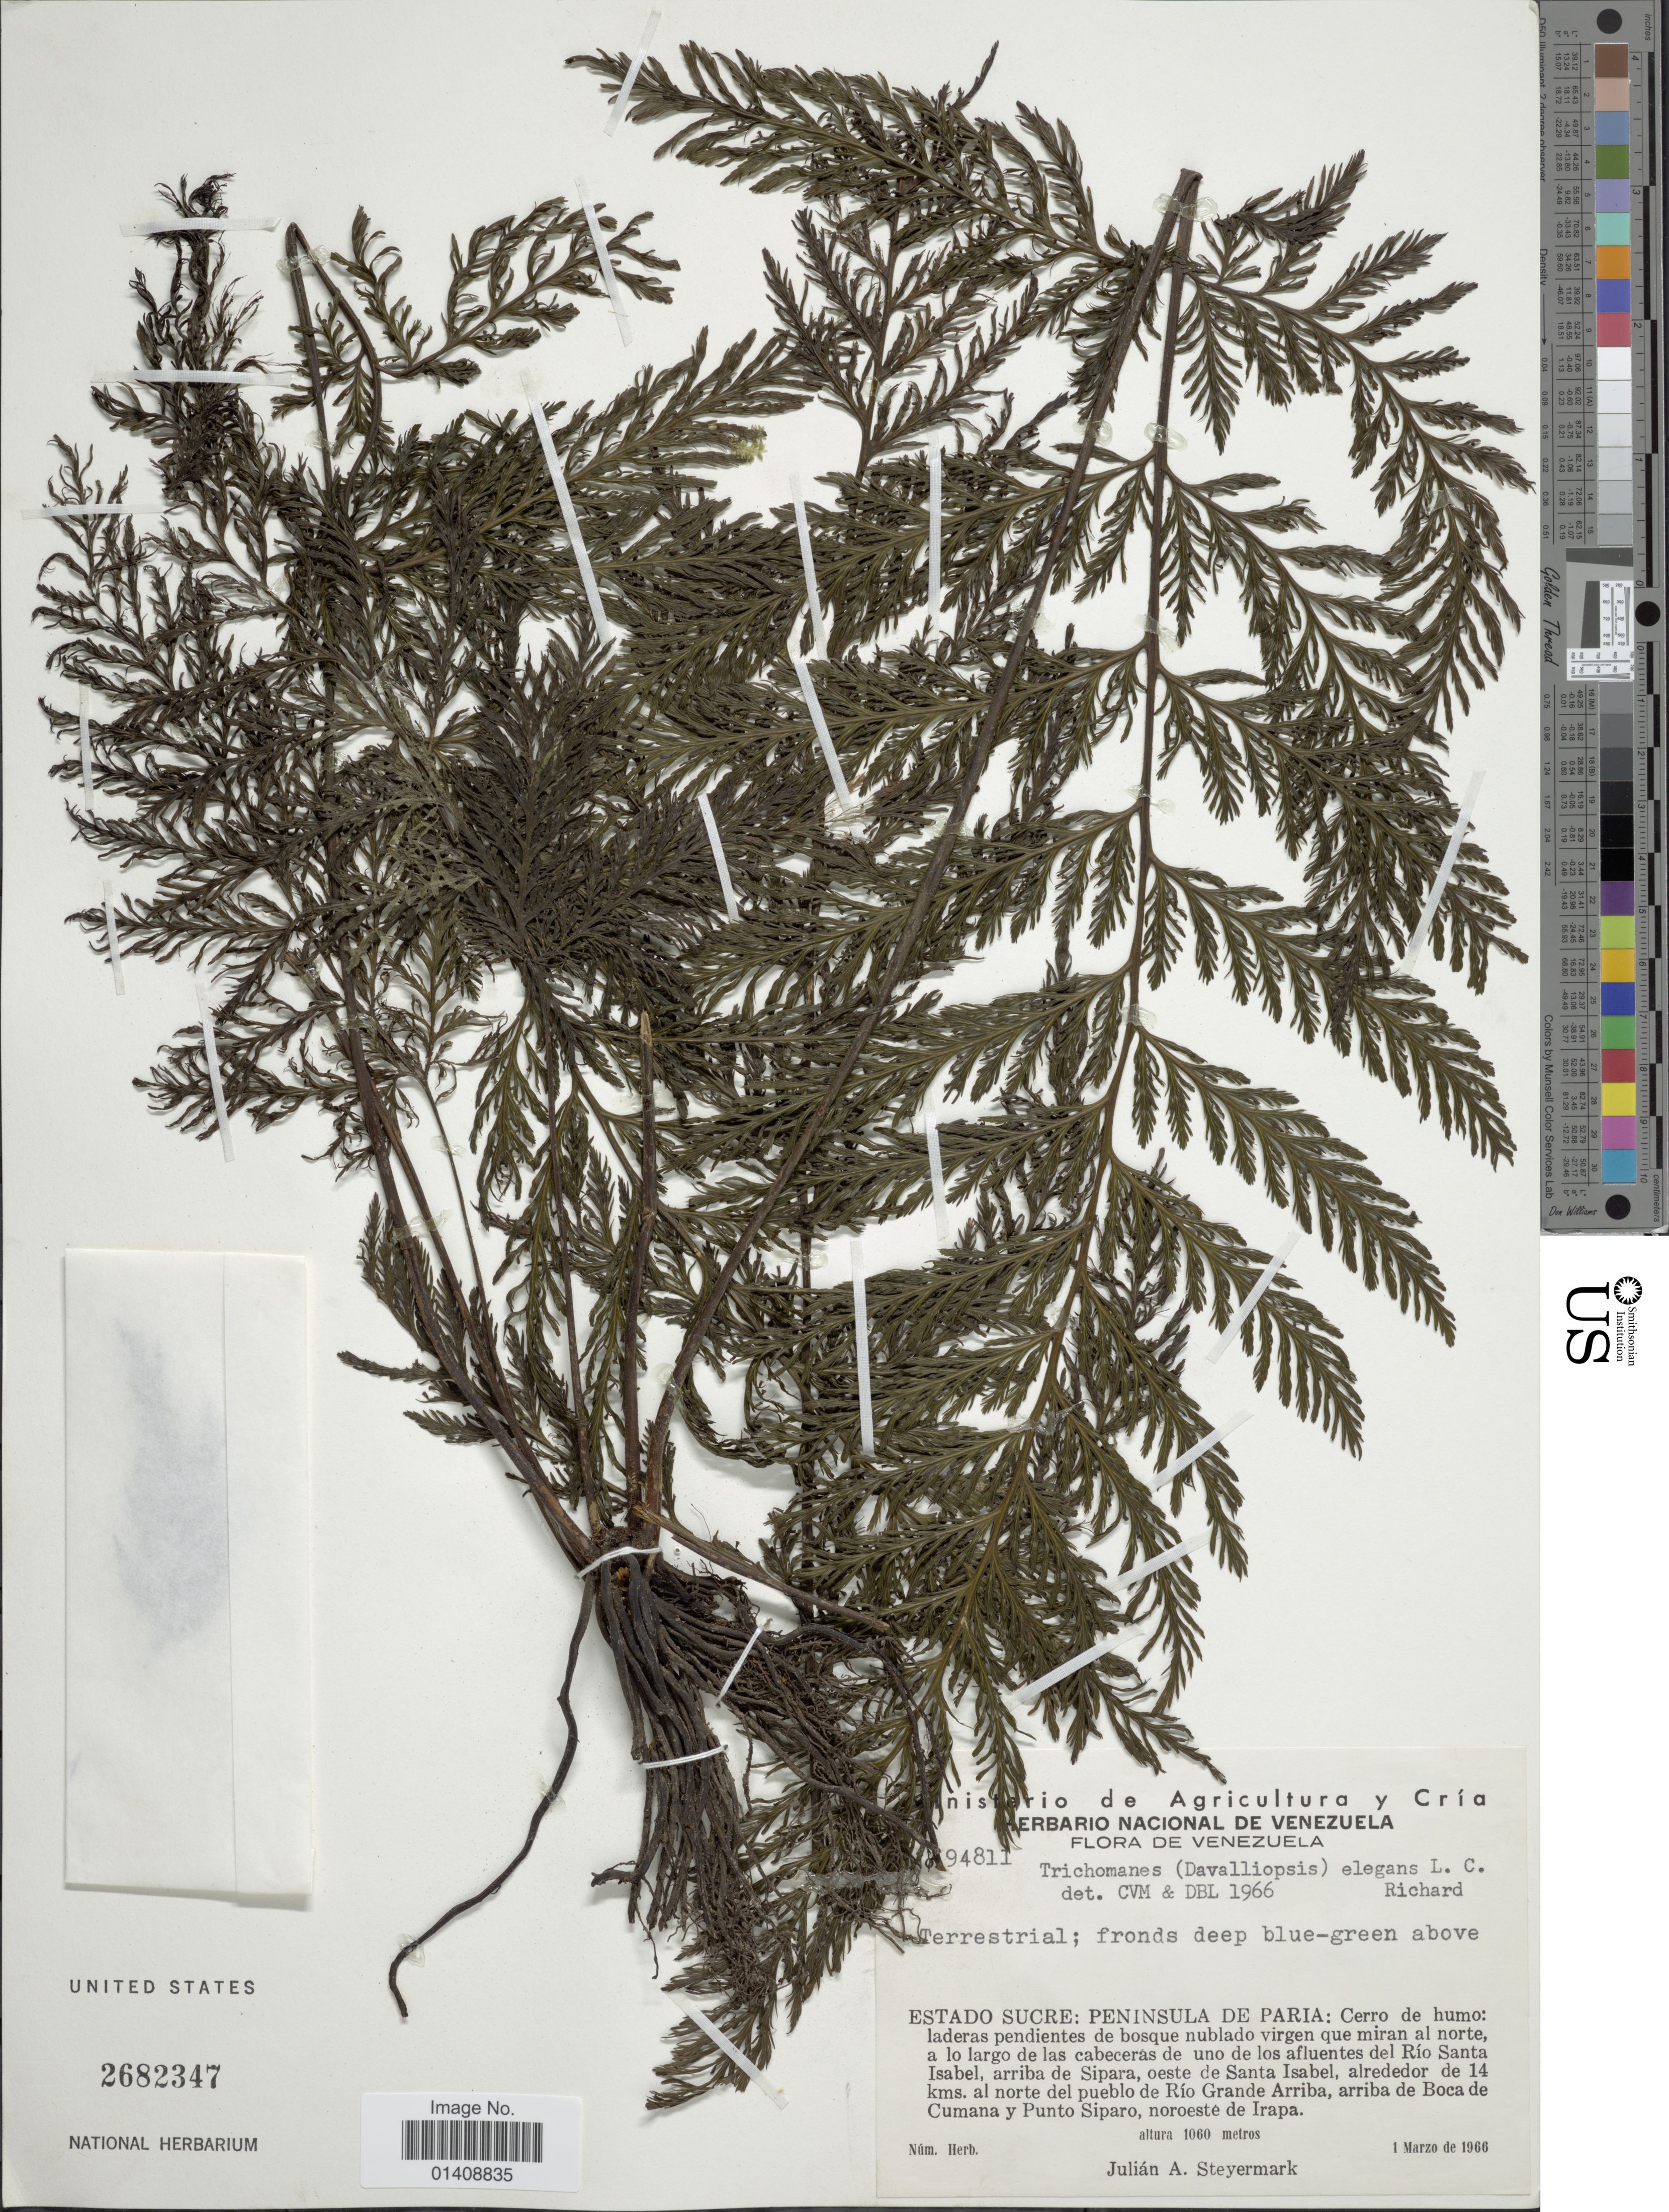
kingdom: Plantae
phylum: Tracheophyta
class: Polypodiopsida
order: Hymenophyllales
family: Hymenophyllaceae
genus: Trichomanes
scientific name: Trichomanes elegans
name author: Rich.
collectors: J. Steyermark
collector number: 94811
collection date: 1966-03-01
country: Venezuela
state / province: Sucre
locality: Peninsula de Paria: cerro de humo laderas de bosque nublado virgen que miran al norte, a lo largo de las cabeceras de uno de las afluentes del Rio Santa Isabel, arria de Sipara, oeste de Santa Isabel, alrededor de 14kms. Al norte del pueblo del Rio Grande Arriba, arriba de Boca Cumana y Punto Siparo, noroeste de Irapa.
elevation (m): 1060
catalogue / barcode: US 2682347